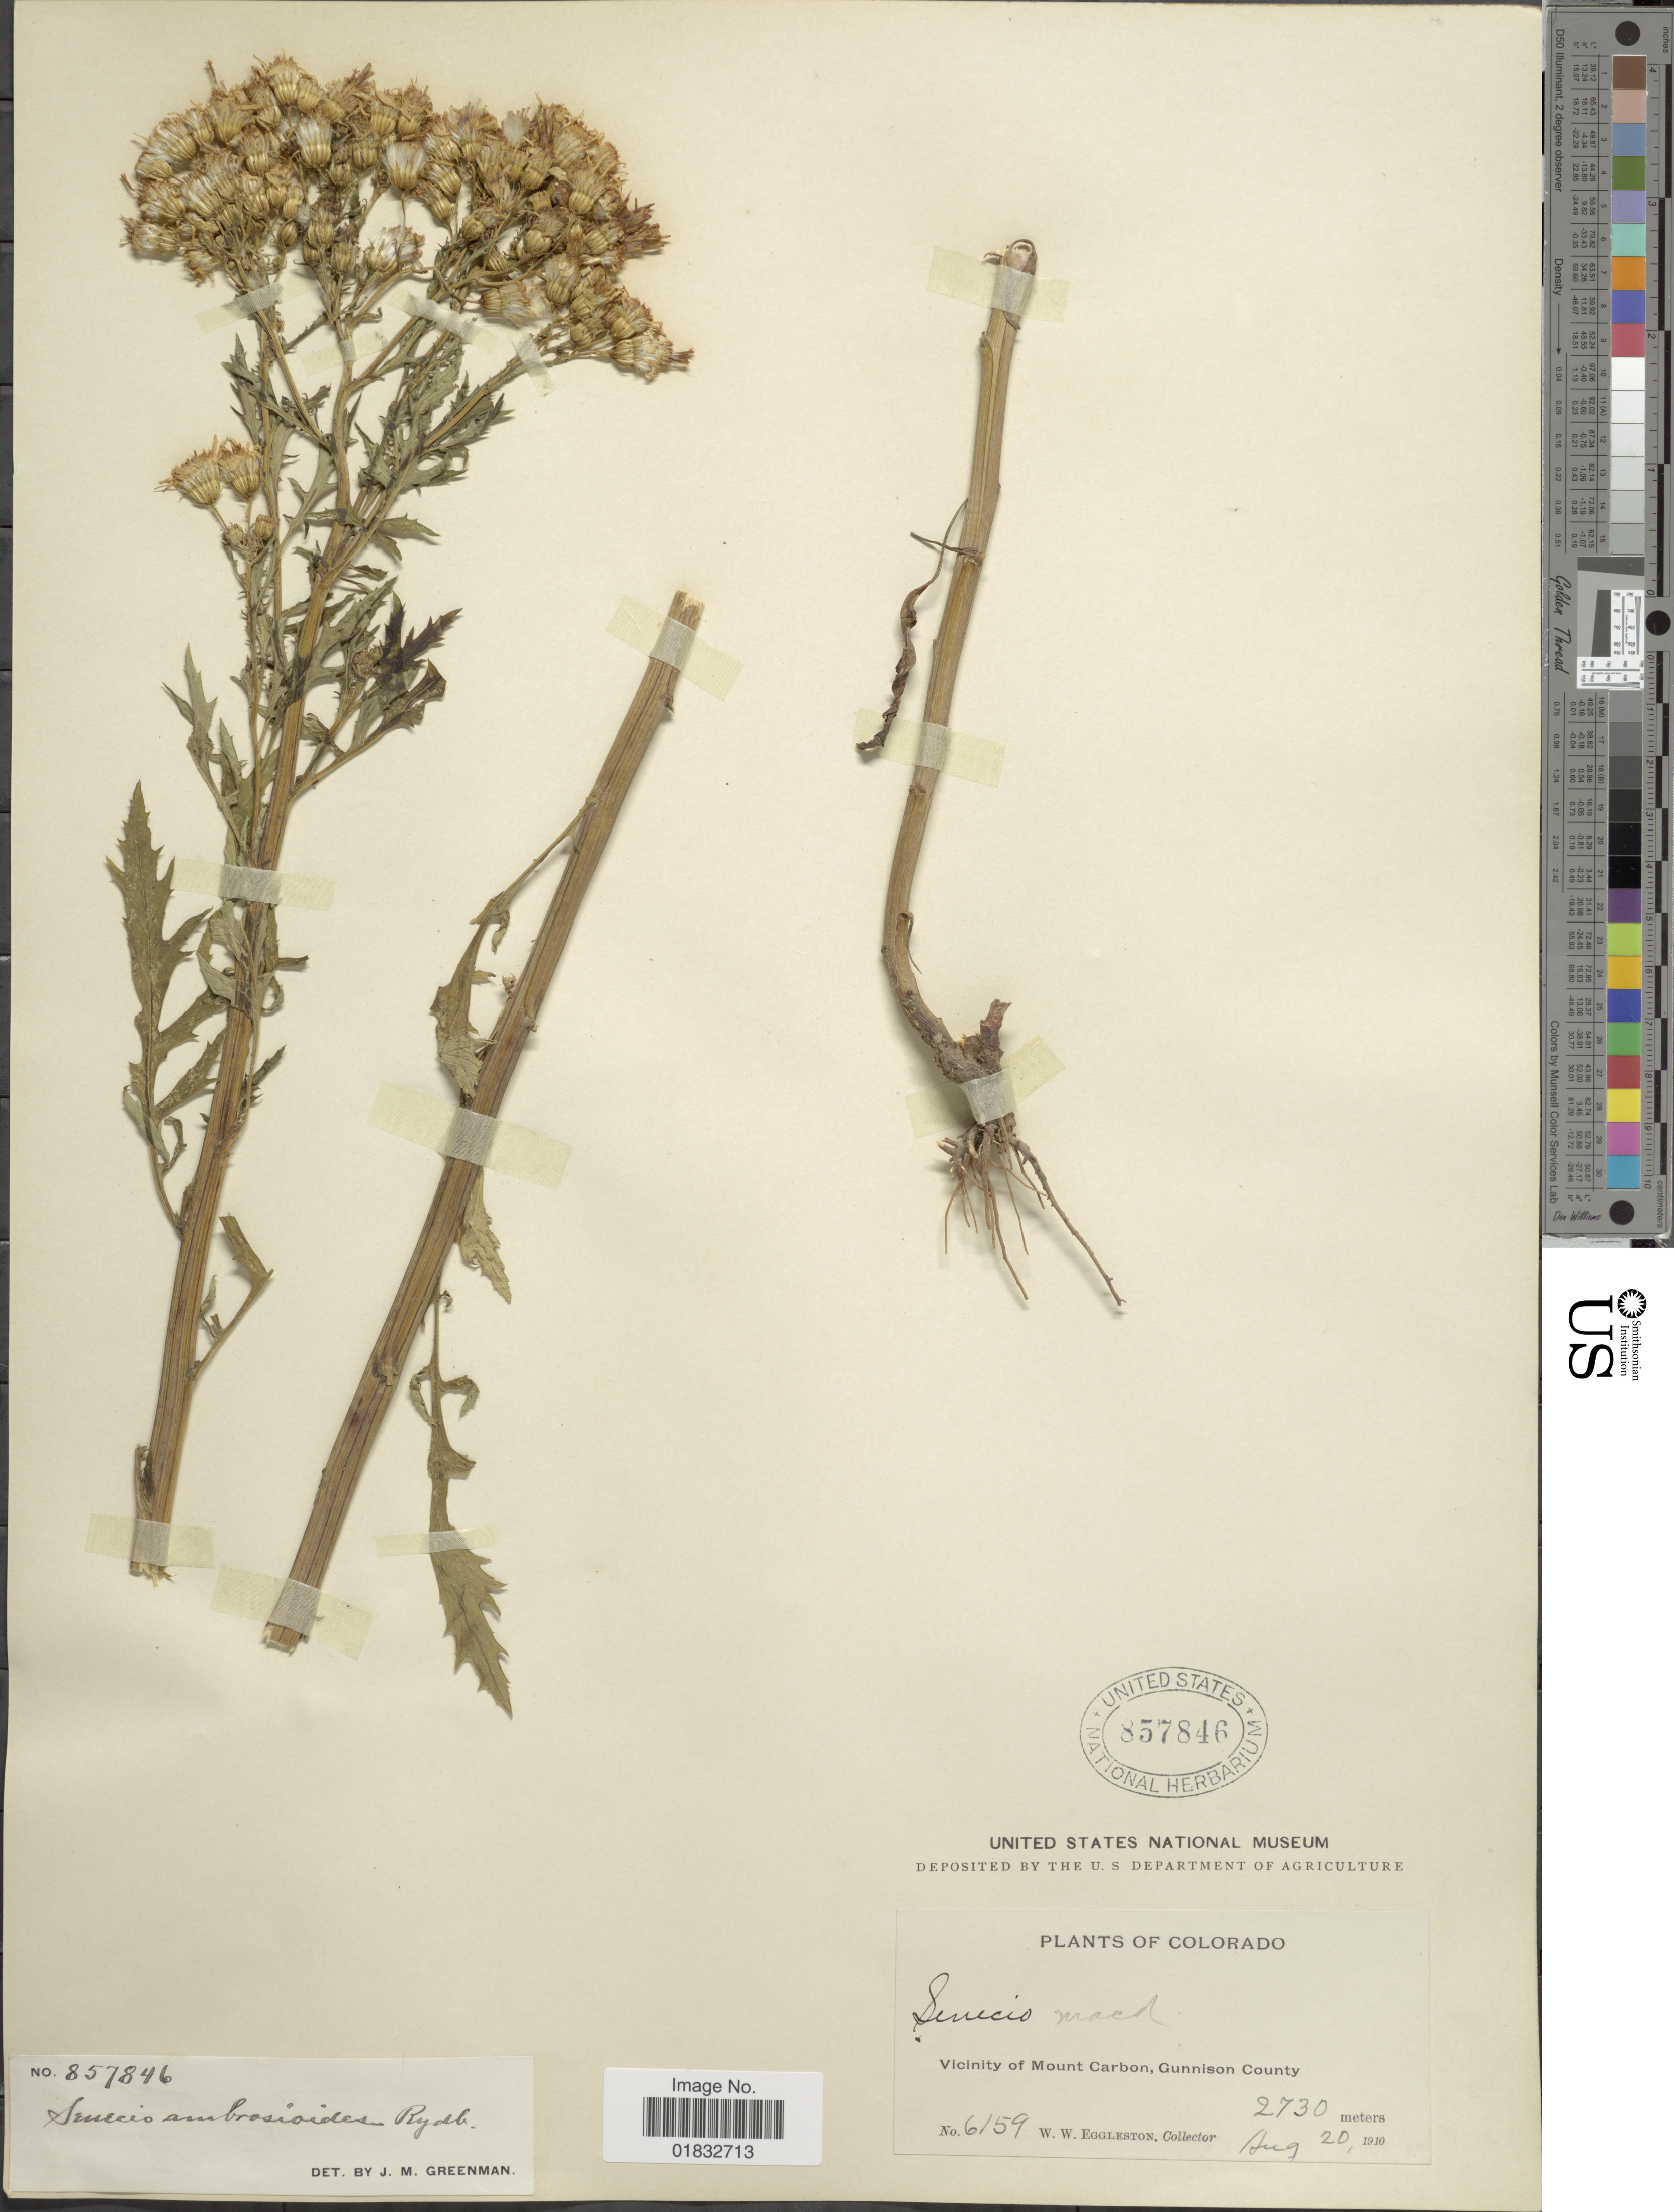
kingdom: Plantae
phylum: Tracheophyta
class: Magnoliopsida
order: Asterales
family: Asteraceae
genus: Senecio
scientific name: Senecio eremophilus var. kingii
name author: (Rydb.) Greenm.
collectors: W. W. Eggleston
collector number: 6159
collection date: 1910-08-20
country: United States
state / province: Colorado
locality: Vicinity of Mount Carbon, Gunnison County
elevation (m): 2730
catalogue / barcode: US 857846